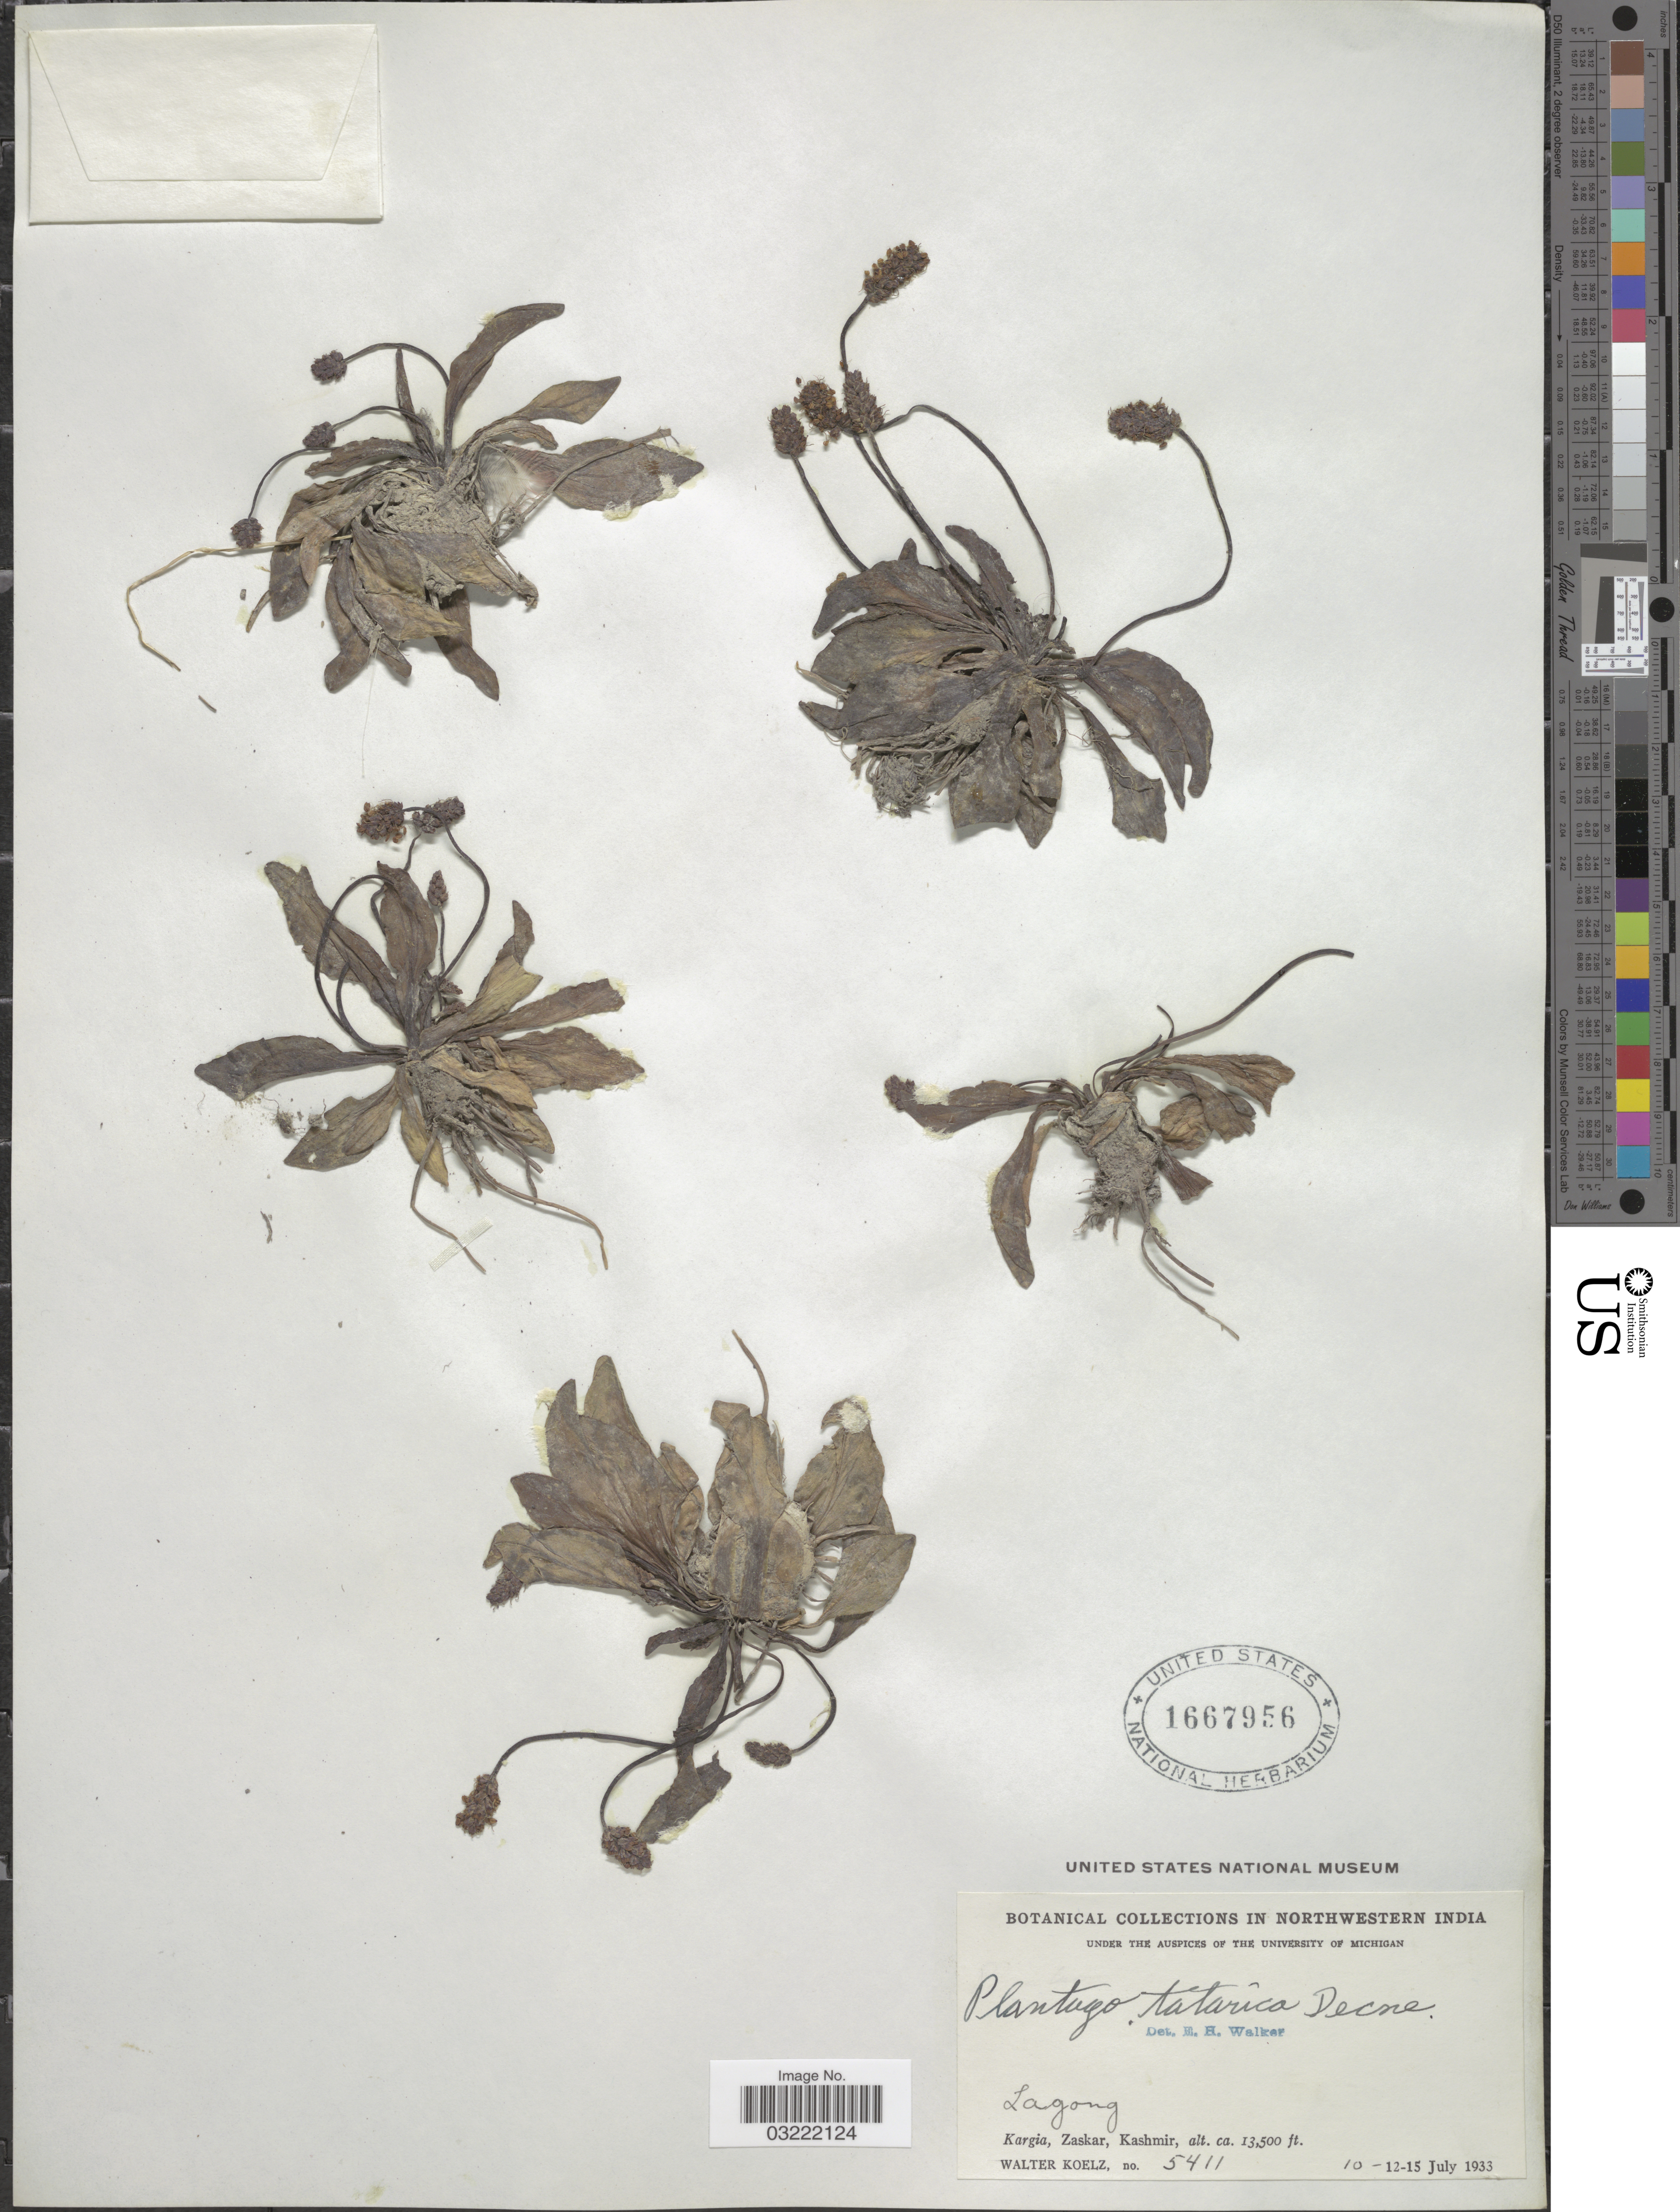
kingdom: Plantae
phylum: Tracheophyta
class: Magnoliopsida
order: Lamiales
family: Plantaginaceae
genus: Plantago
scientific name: Plantago gentianoides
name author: Sibth. & Sm.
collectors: W. N. Koelz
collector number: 5411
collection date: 1933-07-10/1933-07-15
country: India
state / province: Jammu and Kashmir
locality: Northwestern India. Kargia, Zaskar, Kashmir. Lagong.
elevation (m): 4115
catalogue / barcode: US 1667956